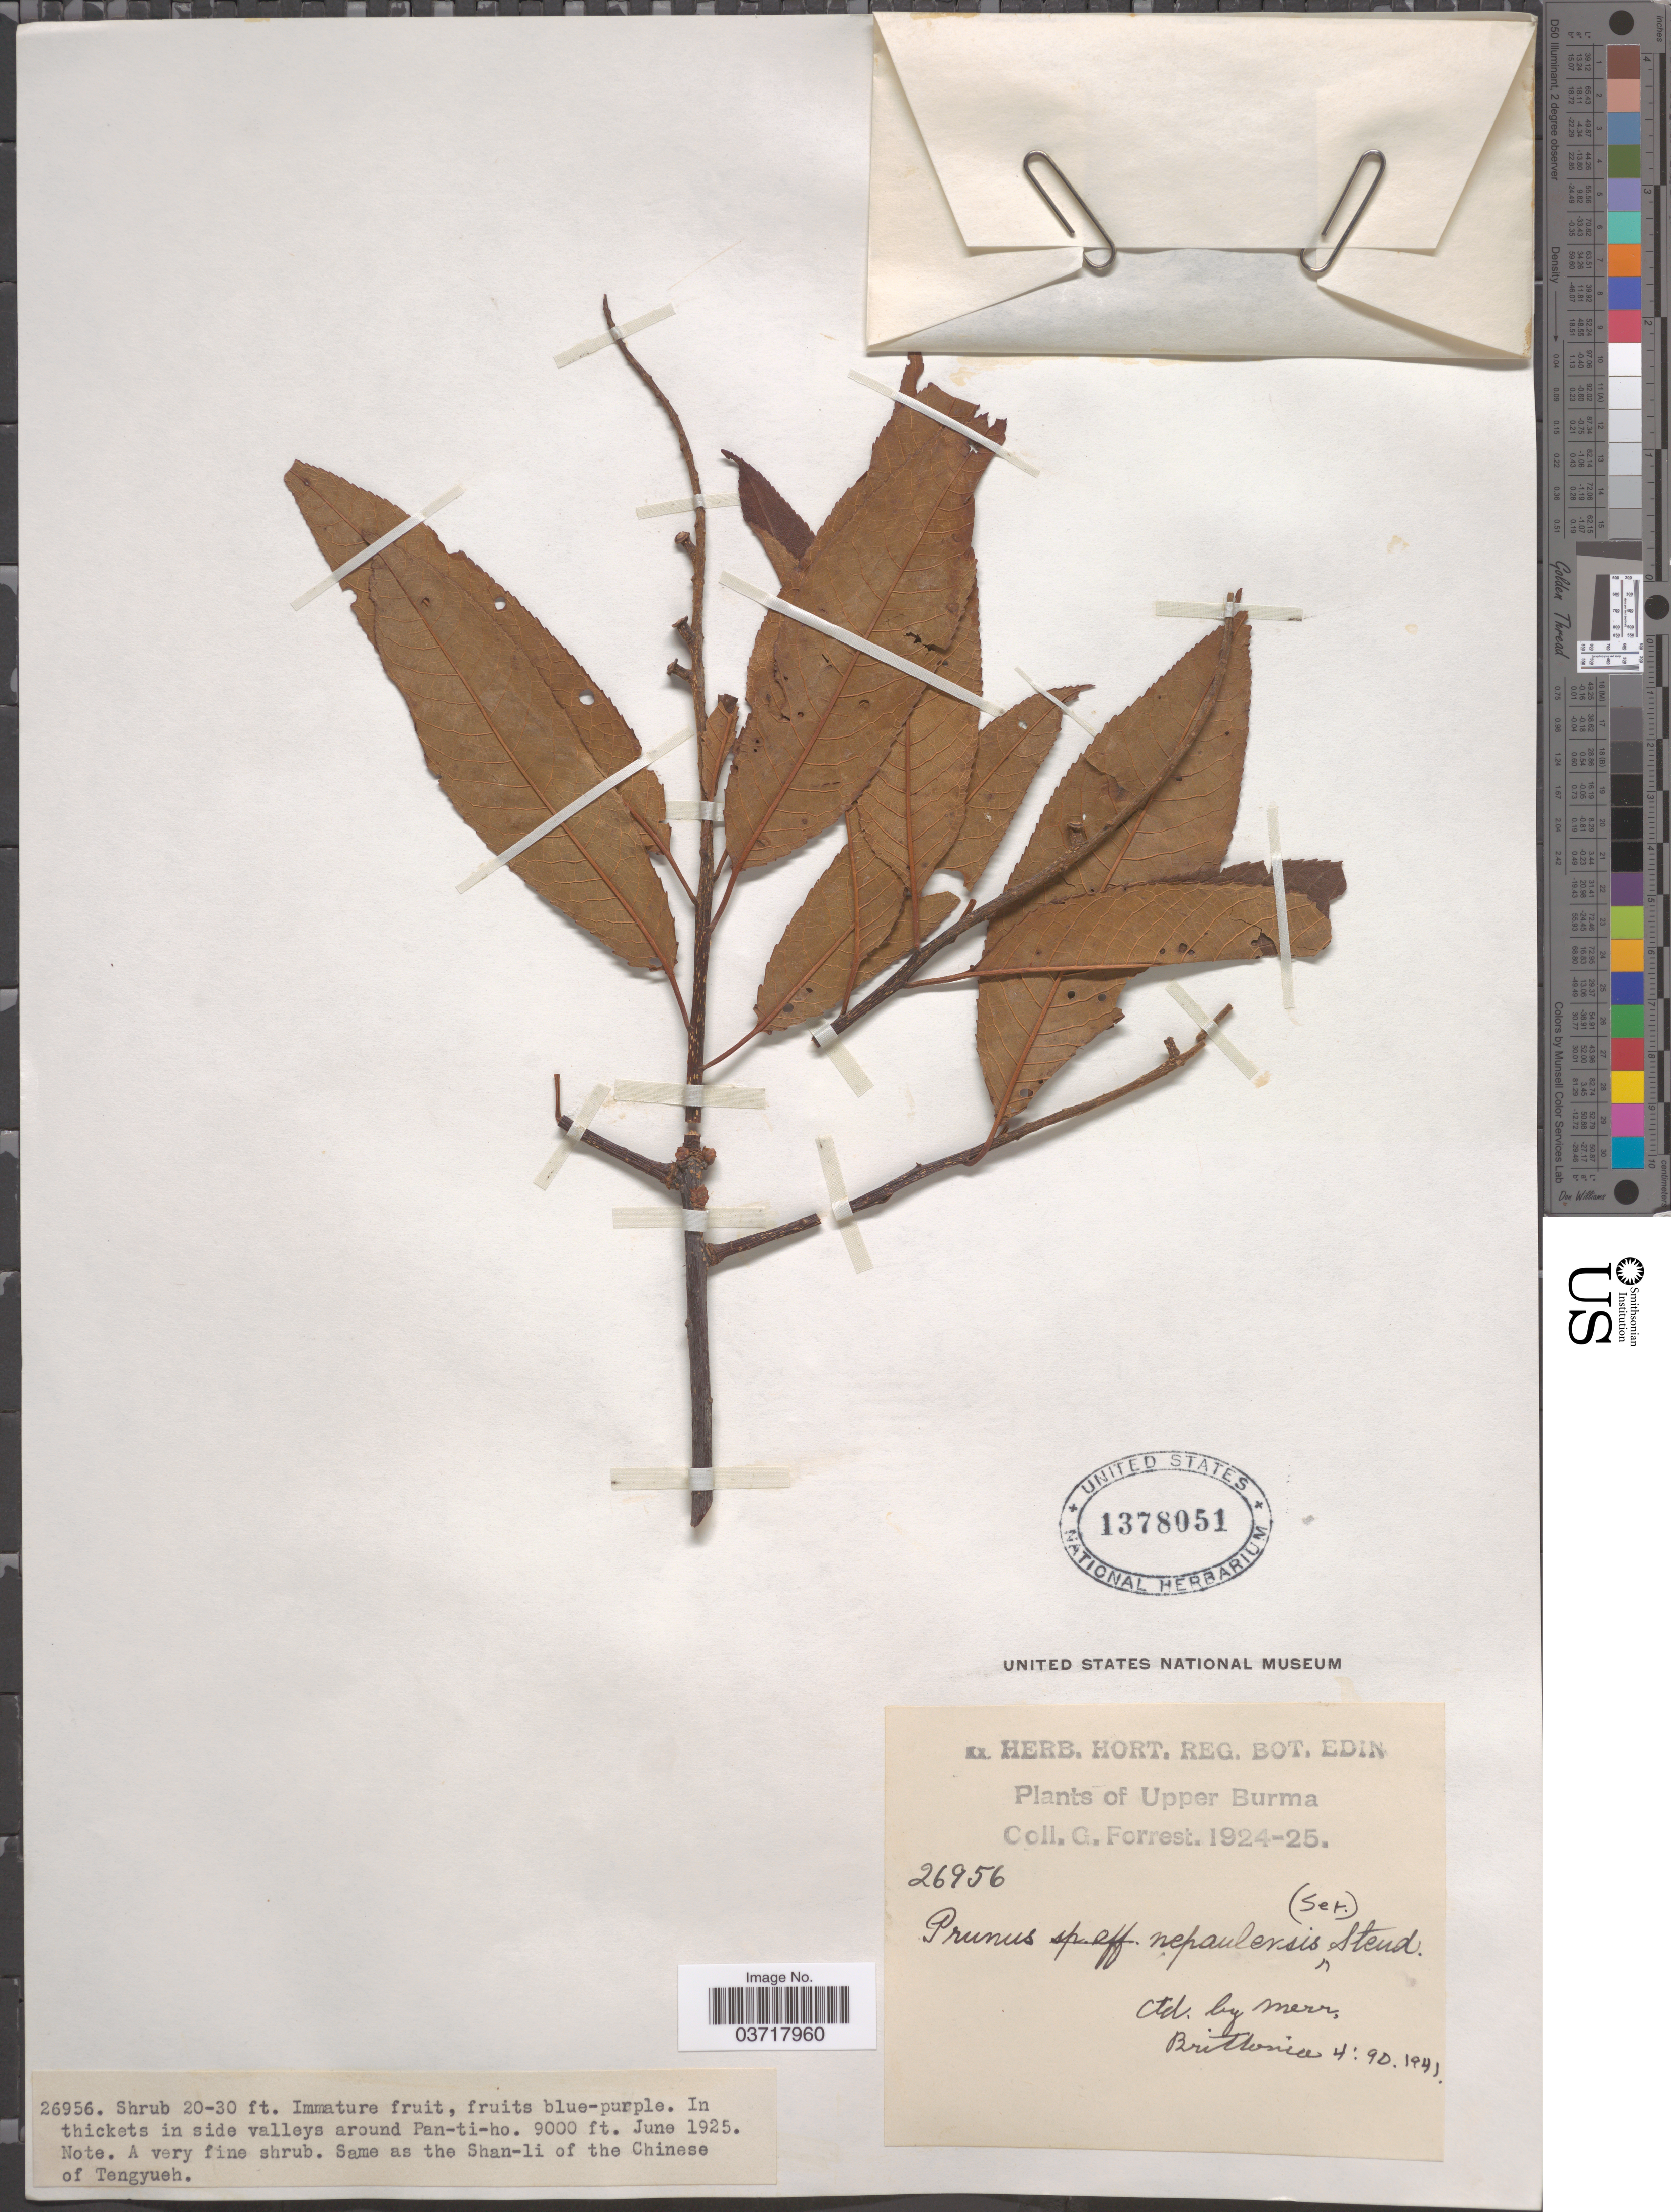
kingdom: Plantae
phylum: Tracheophyta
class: Magnoliopsida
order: Rosales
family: Rosaceae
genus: Prunus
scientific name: Prunus nepalensis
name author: K. Koch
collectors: G. Forrest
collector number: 26956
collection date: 1925-06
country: Myanmar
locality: Upper Burma. In side valleys around Pan-ti-ho.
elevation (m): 2743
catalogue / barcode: US 1378051